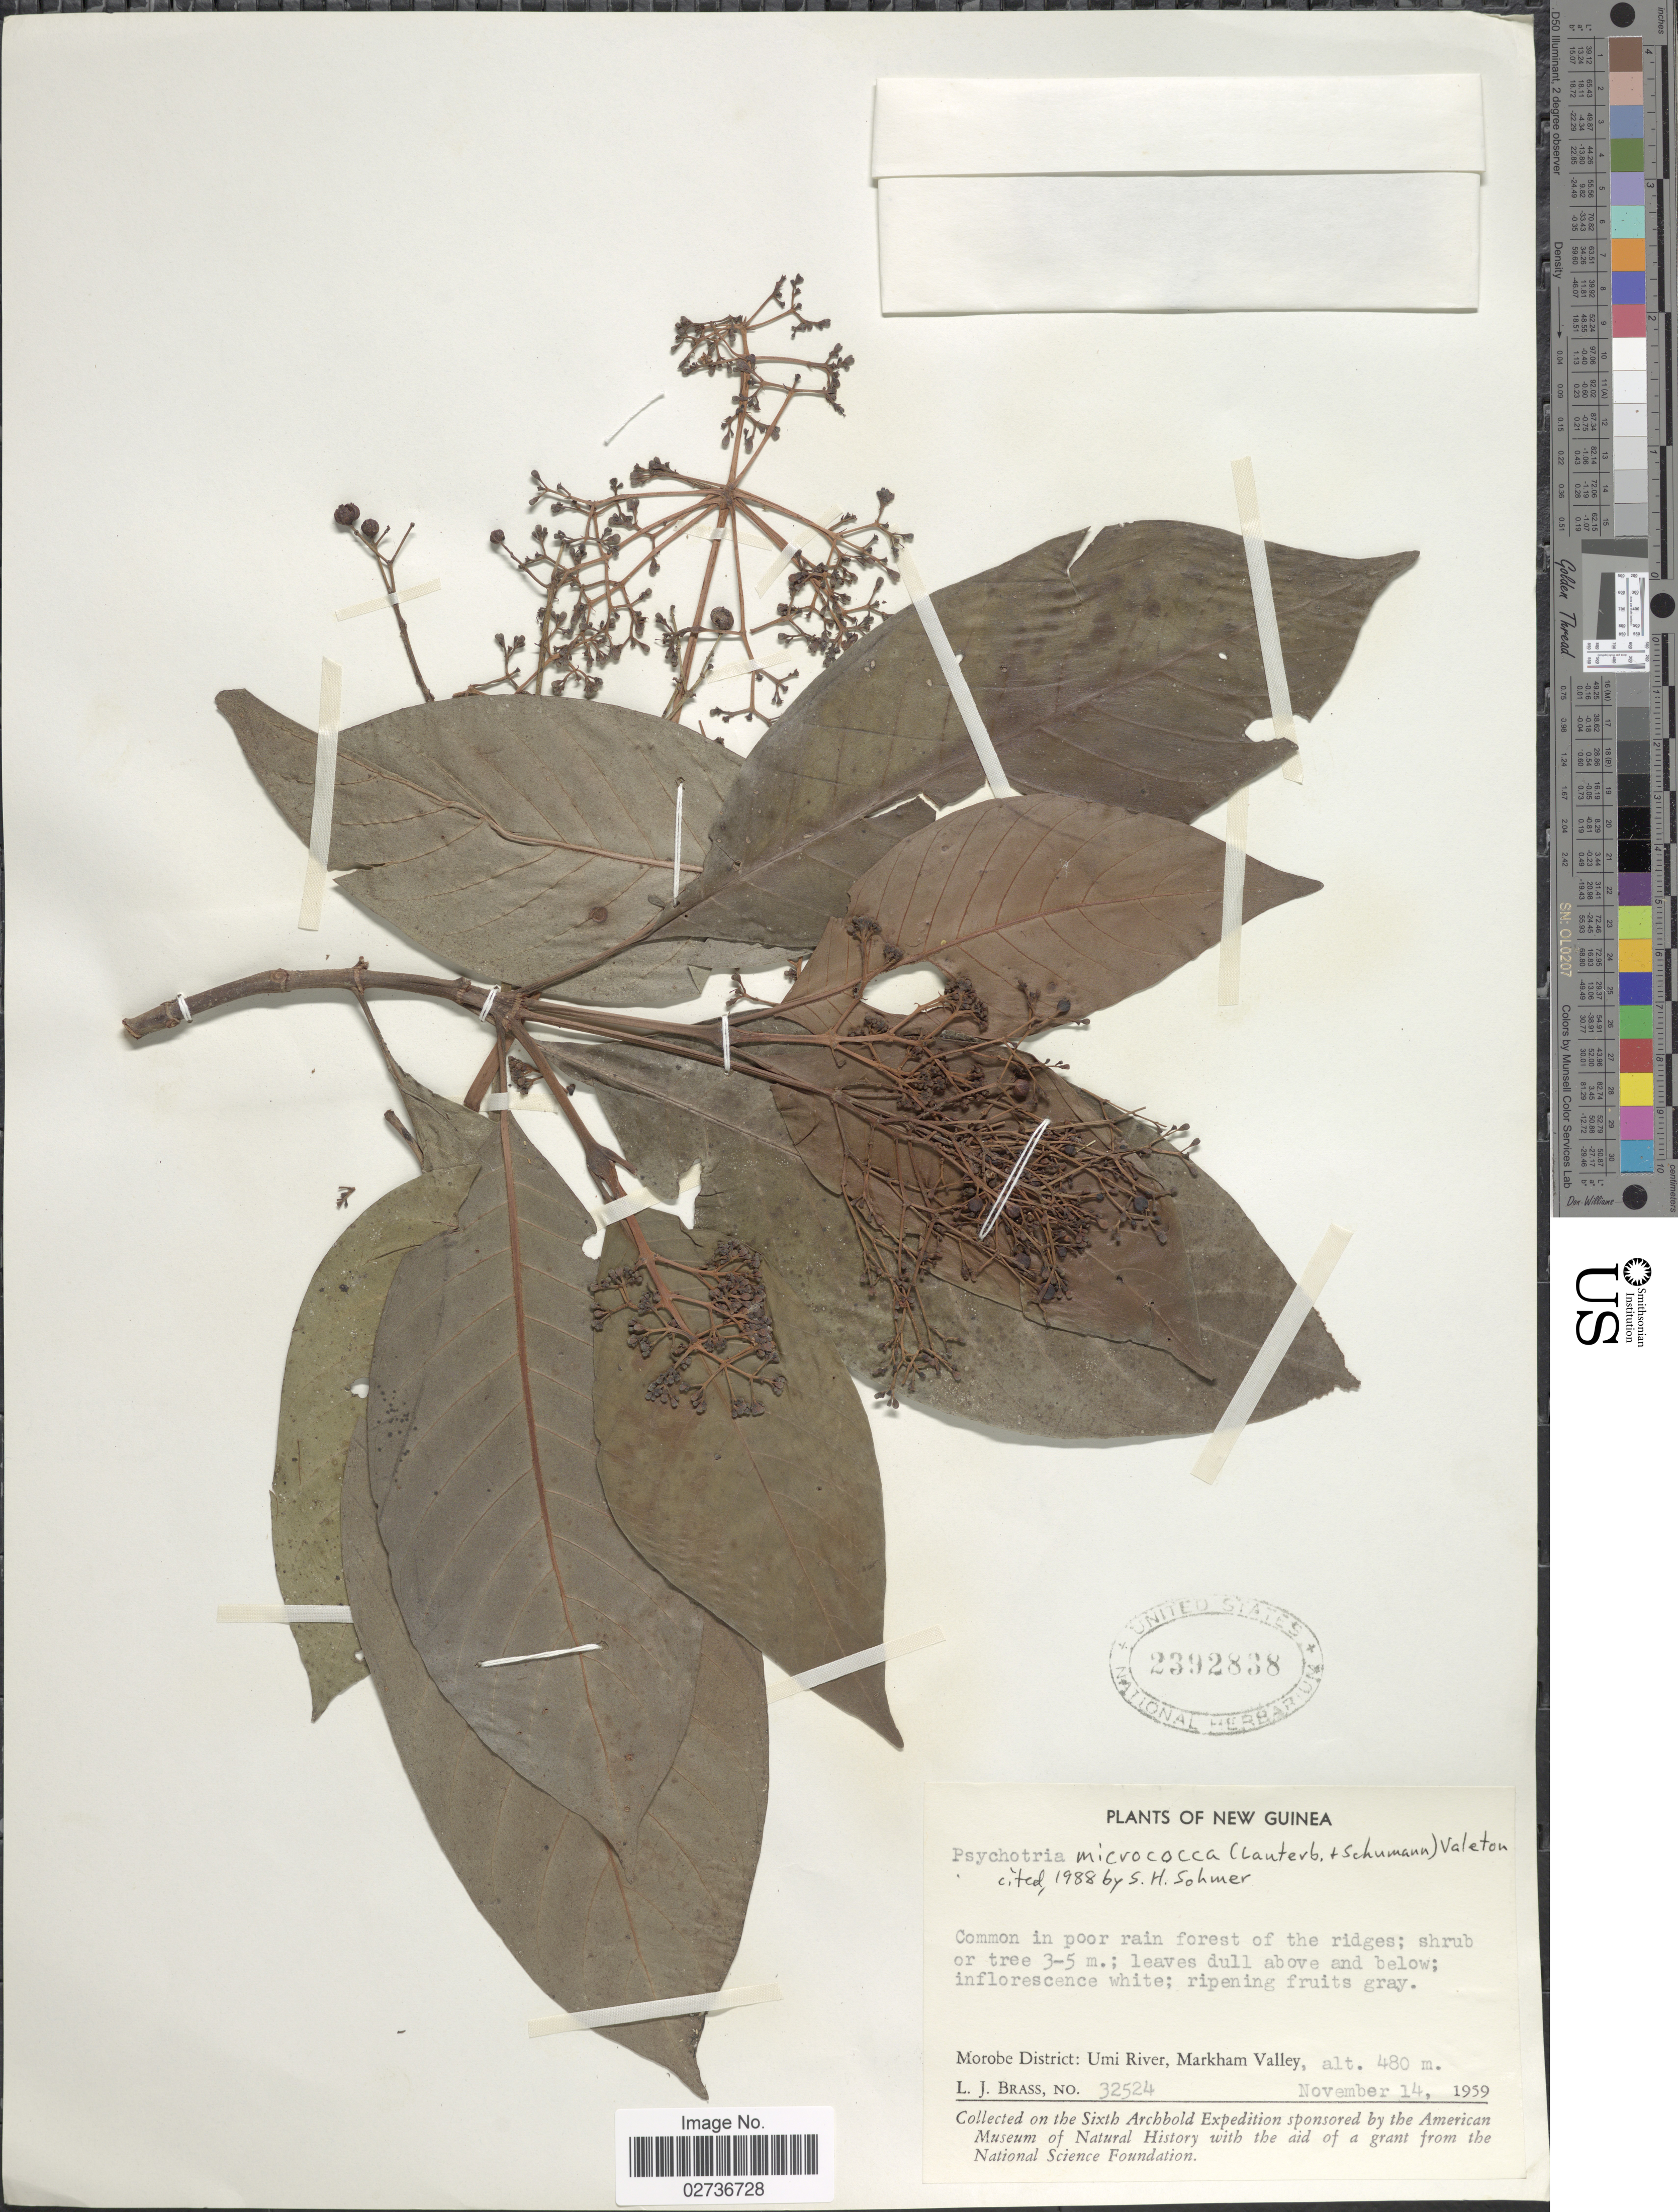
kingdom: Plantae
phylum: Tracheophyta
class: Magnoliopsida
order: Gentianales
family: Rubiaceae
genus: Psychotria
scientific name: Psychotria micrococca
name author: (Lauterb. & Shumann) Valeton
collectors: L. J. Brass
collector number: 32524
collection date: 1959-11-14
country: Papua New Guinea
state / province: Morobe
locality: Morobe District: Umi River, Markham Valley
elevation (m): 480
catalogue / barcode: US 2392838